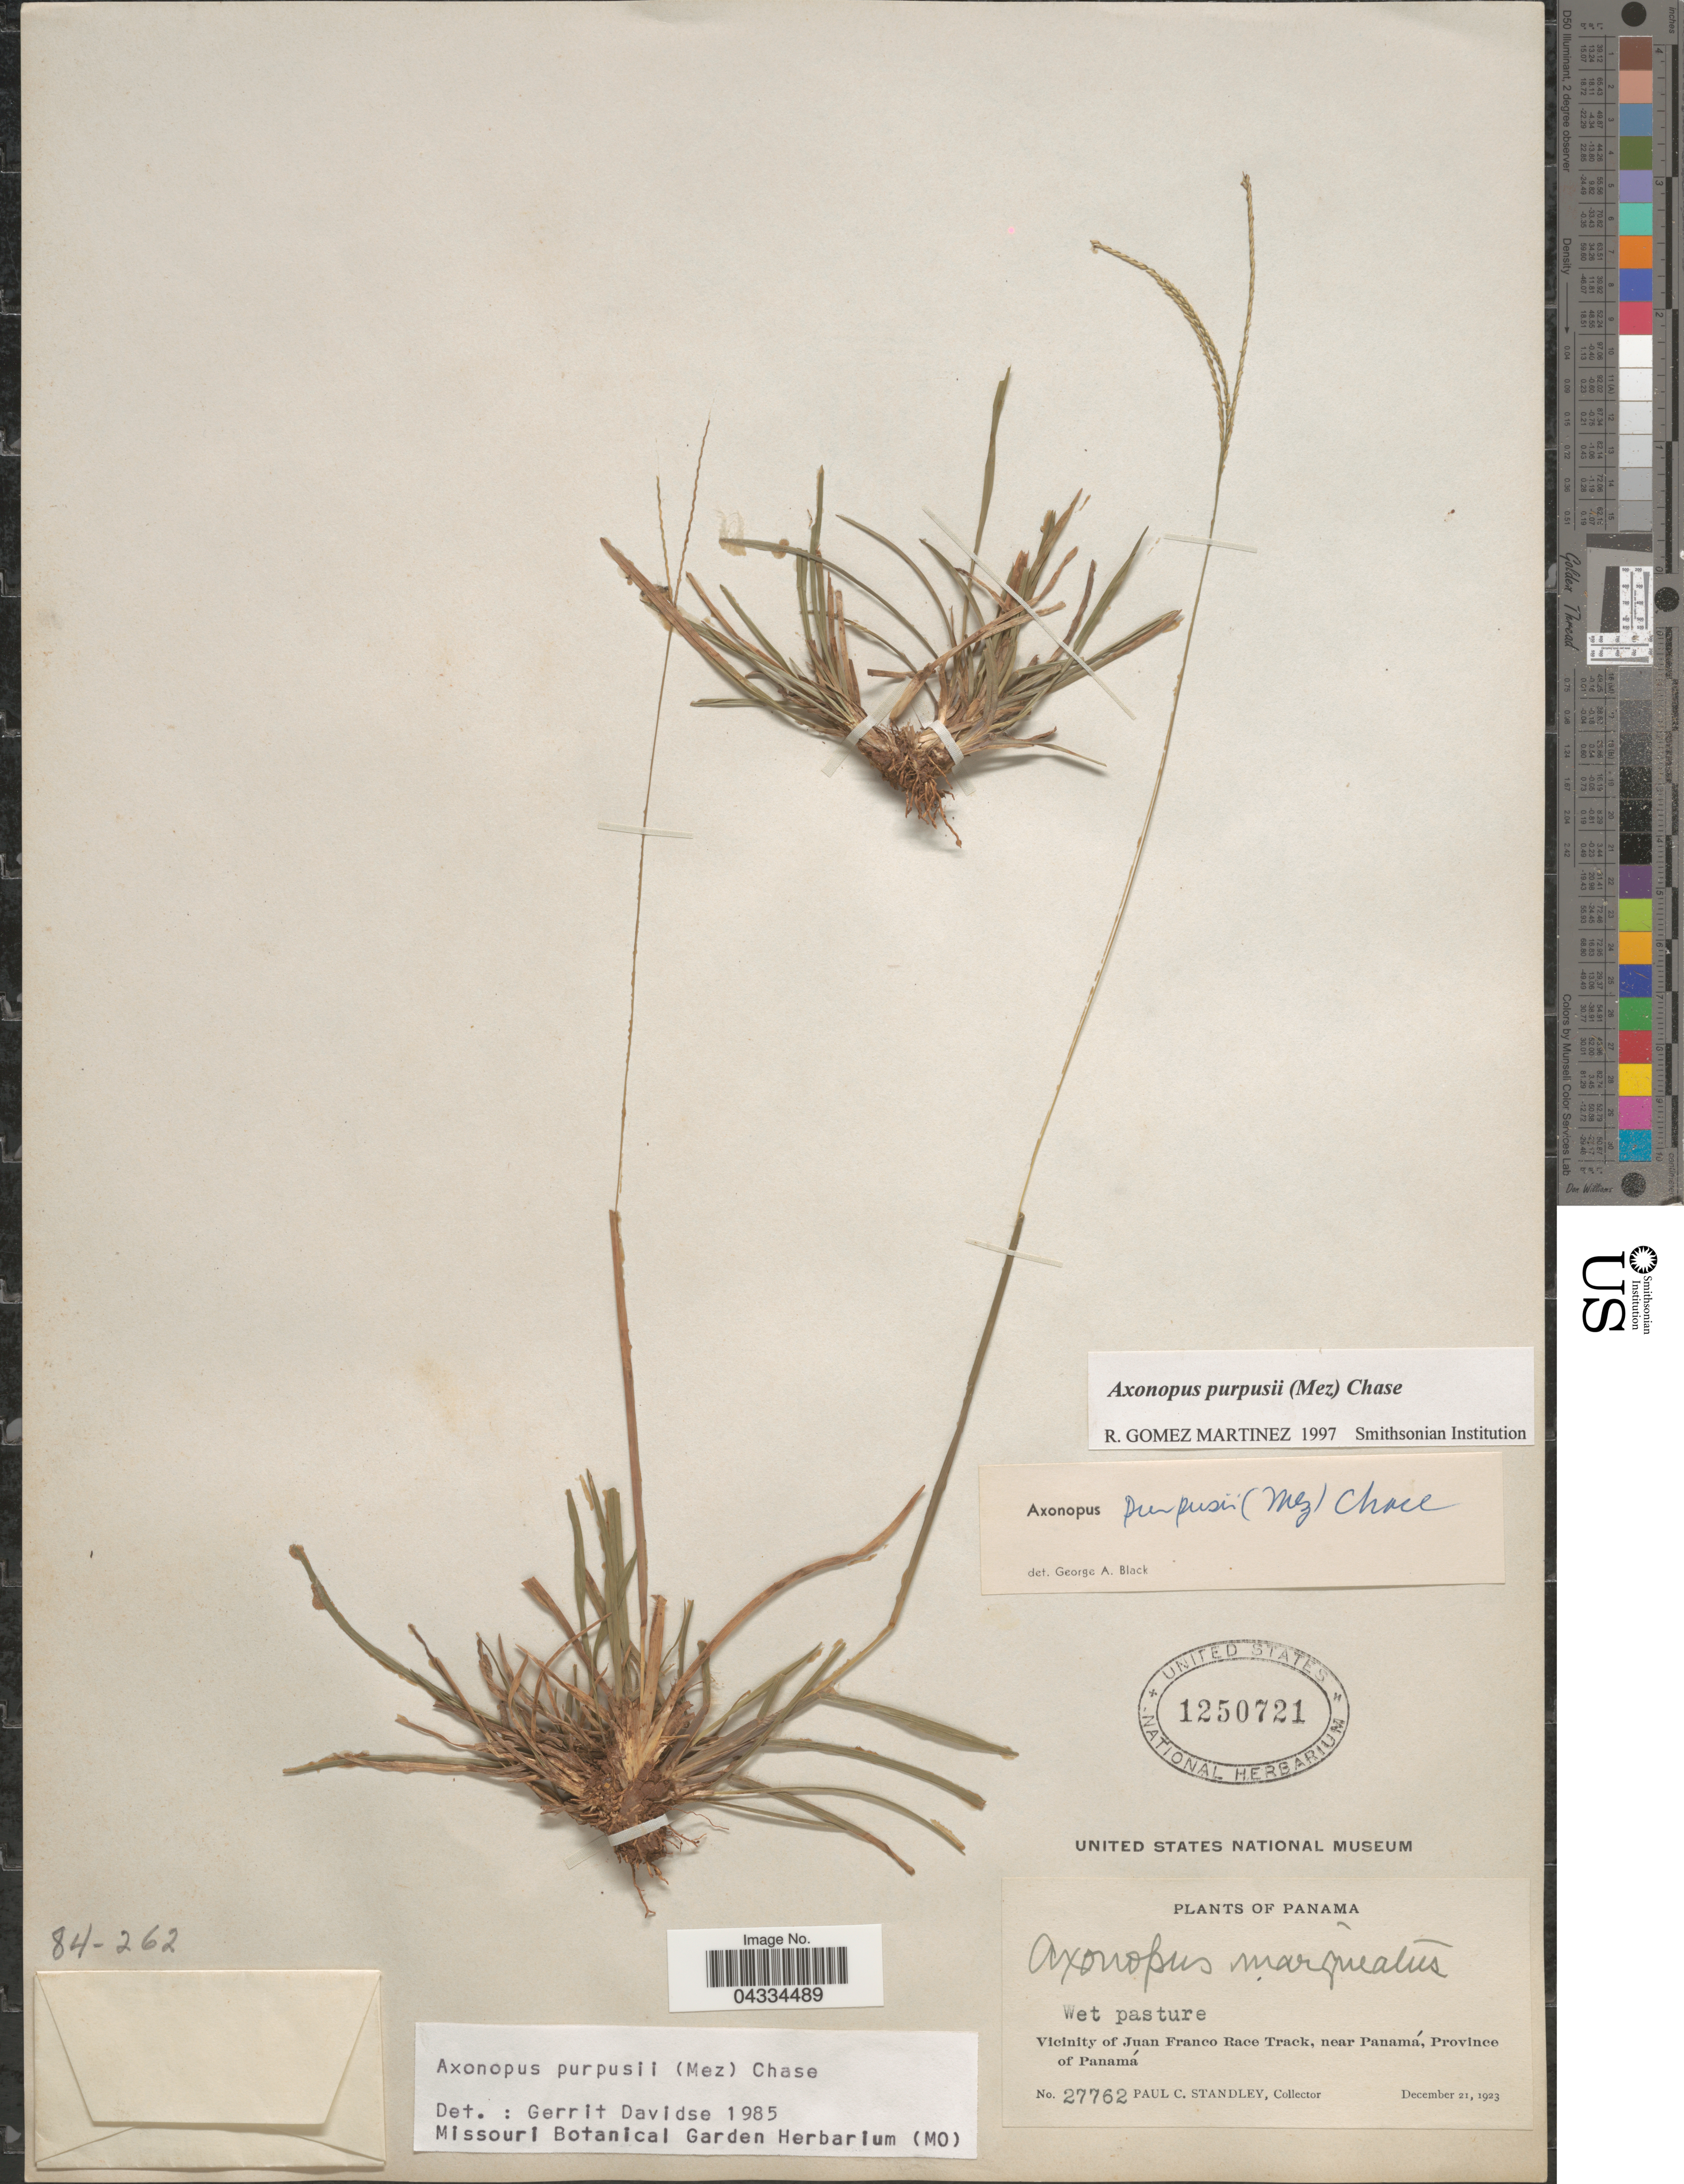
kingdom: Plantae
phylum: Tracheophyta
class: Liliopsida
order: Poales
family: Poaceae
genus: Axonopus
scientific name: Axonopus purpusii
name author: (Mez) Chase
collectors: P. C. Standley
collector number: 27762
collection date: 1923-12-21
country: Panama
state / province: Panamá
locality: Vicinity of Juan Franco Race Track, near Panamá.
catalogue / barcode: US 1250721